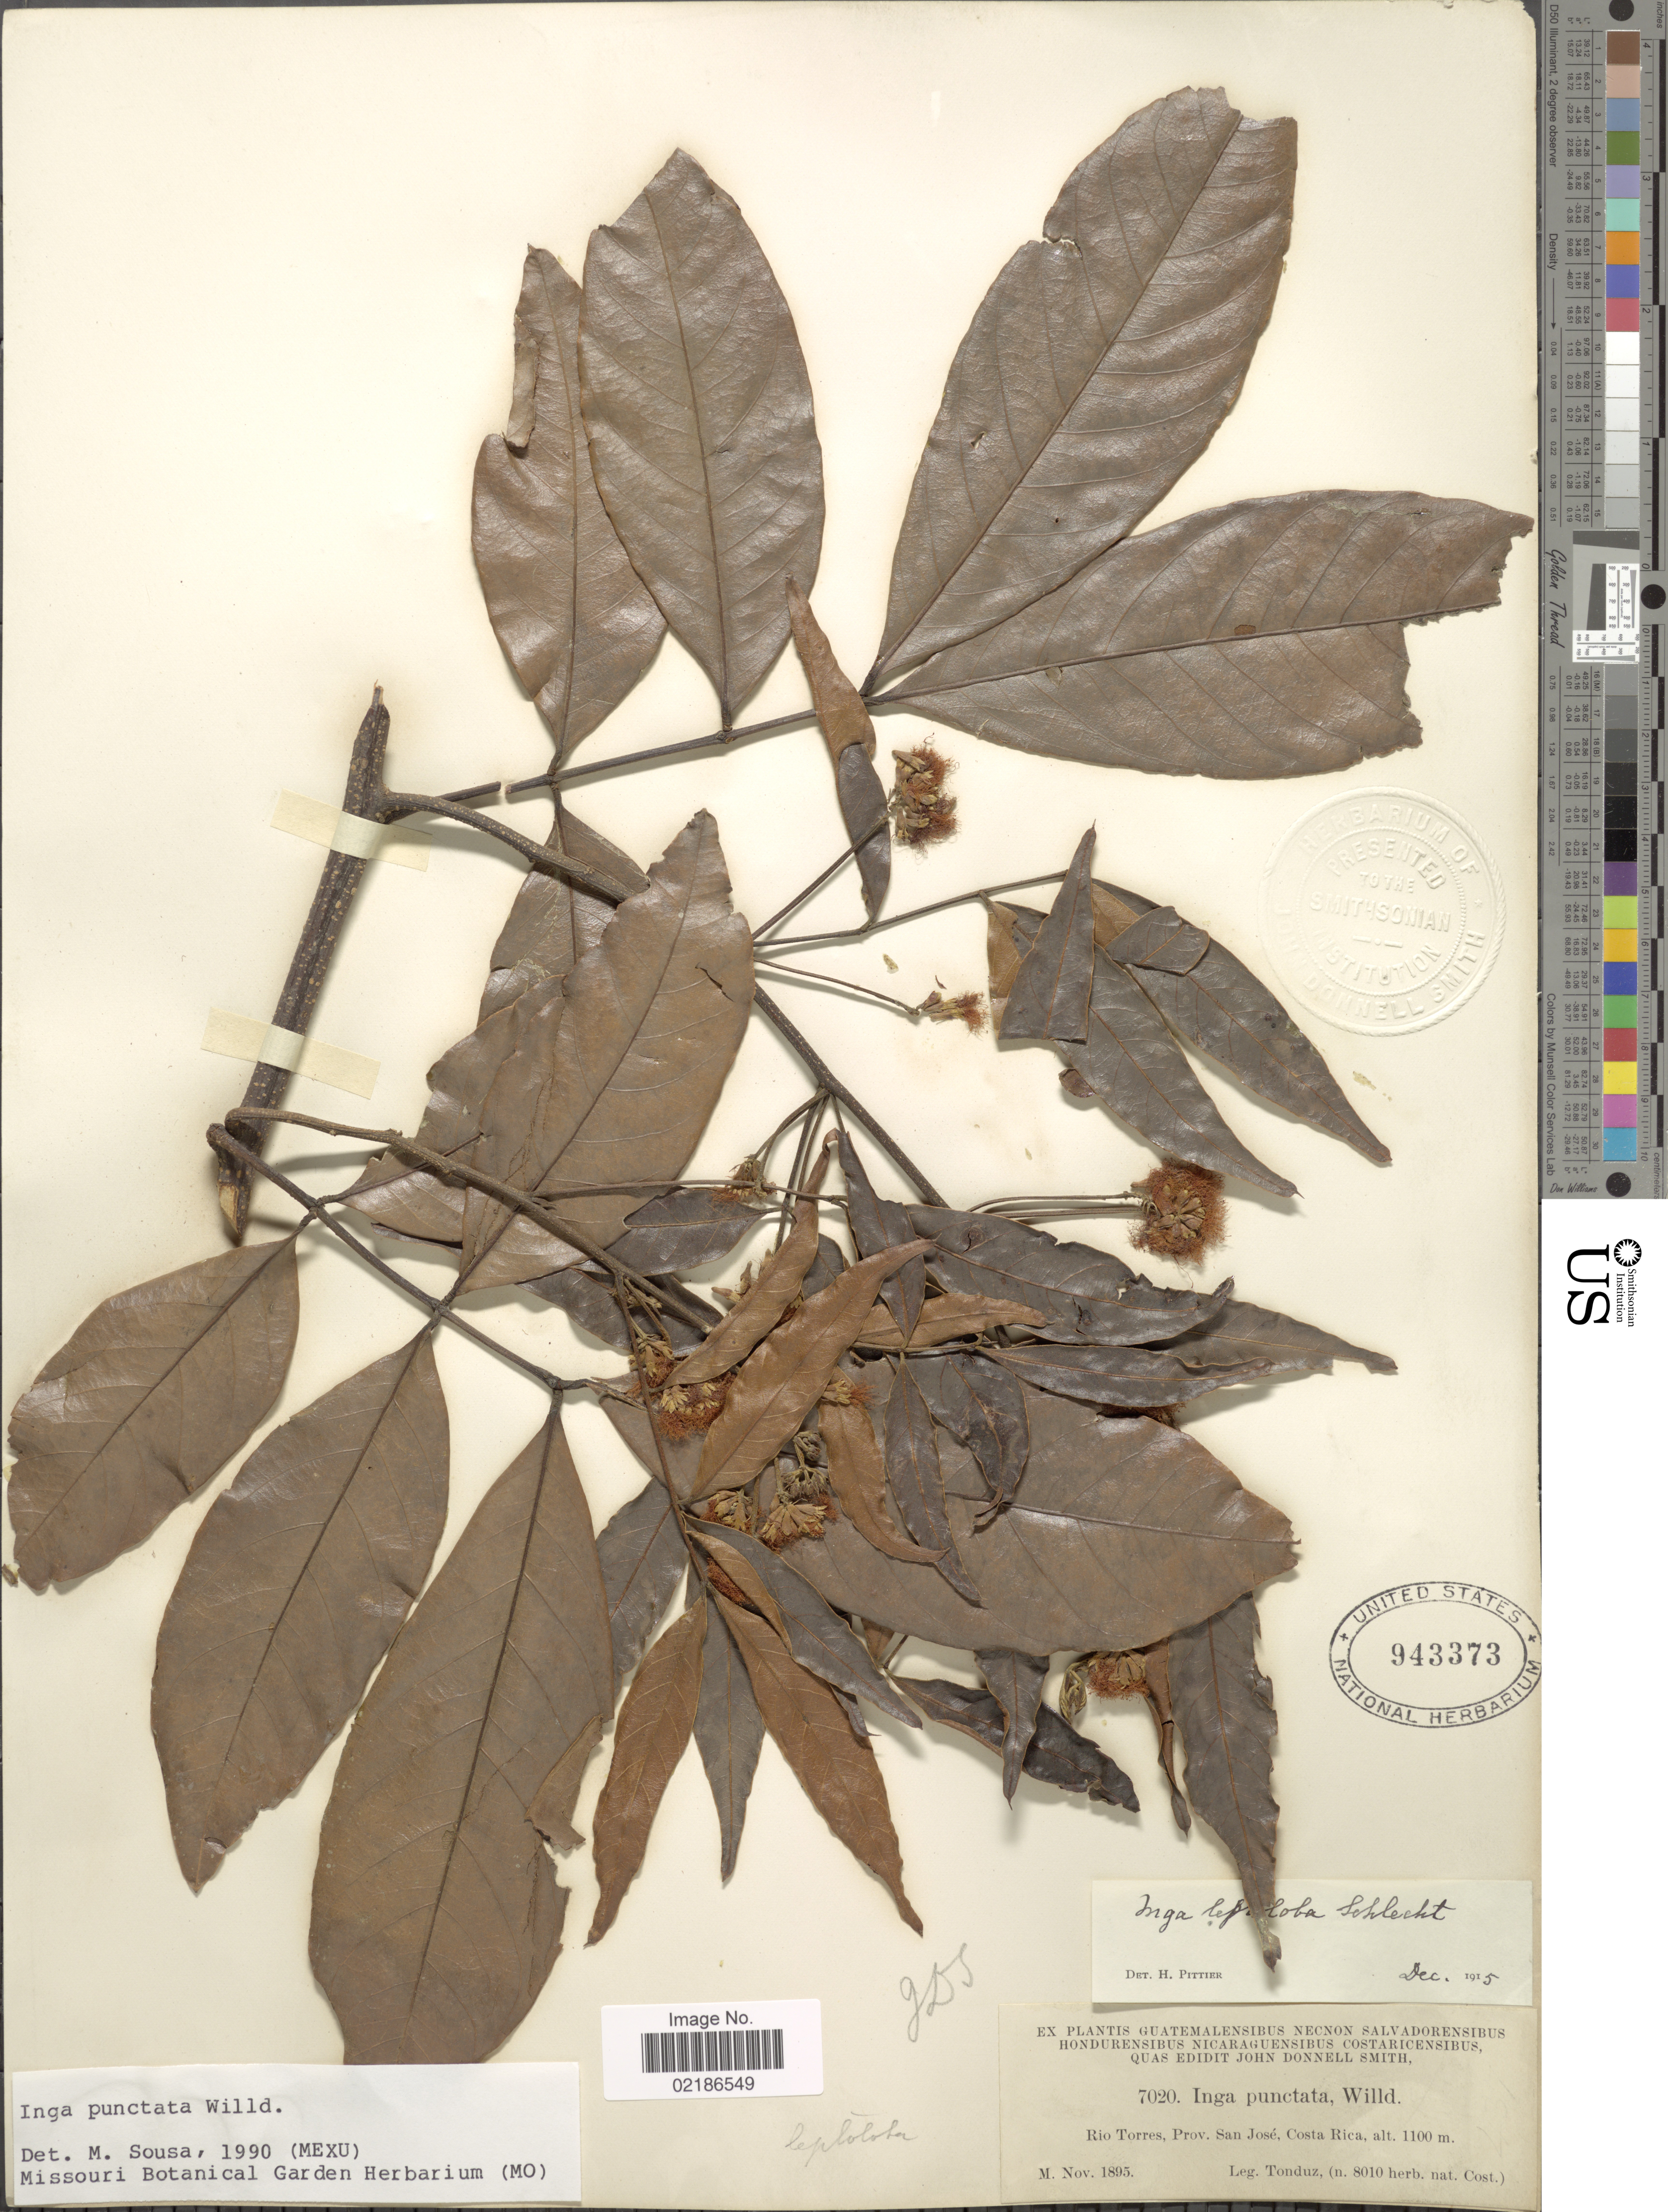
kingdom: Plantae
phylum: Tracheophyta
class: Magnoliopsida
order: Fabales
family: Fabaceae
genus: Inga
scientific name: Inga punctata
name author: Willd.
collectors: A. Tonduz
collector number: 7020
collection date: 1895-11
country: Costa Rica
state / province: San José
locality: Rio Torres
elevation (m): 1100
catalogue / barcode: US 943373